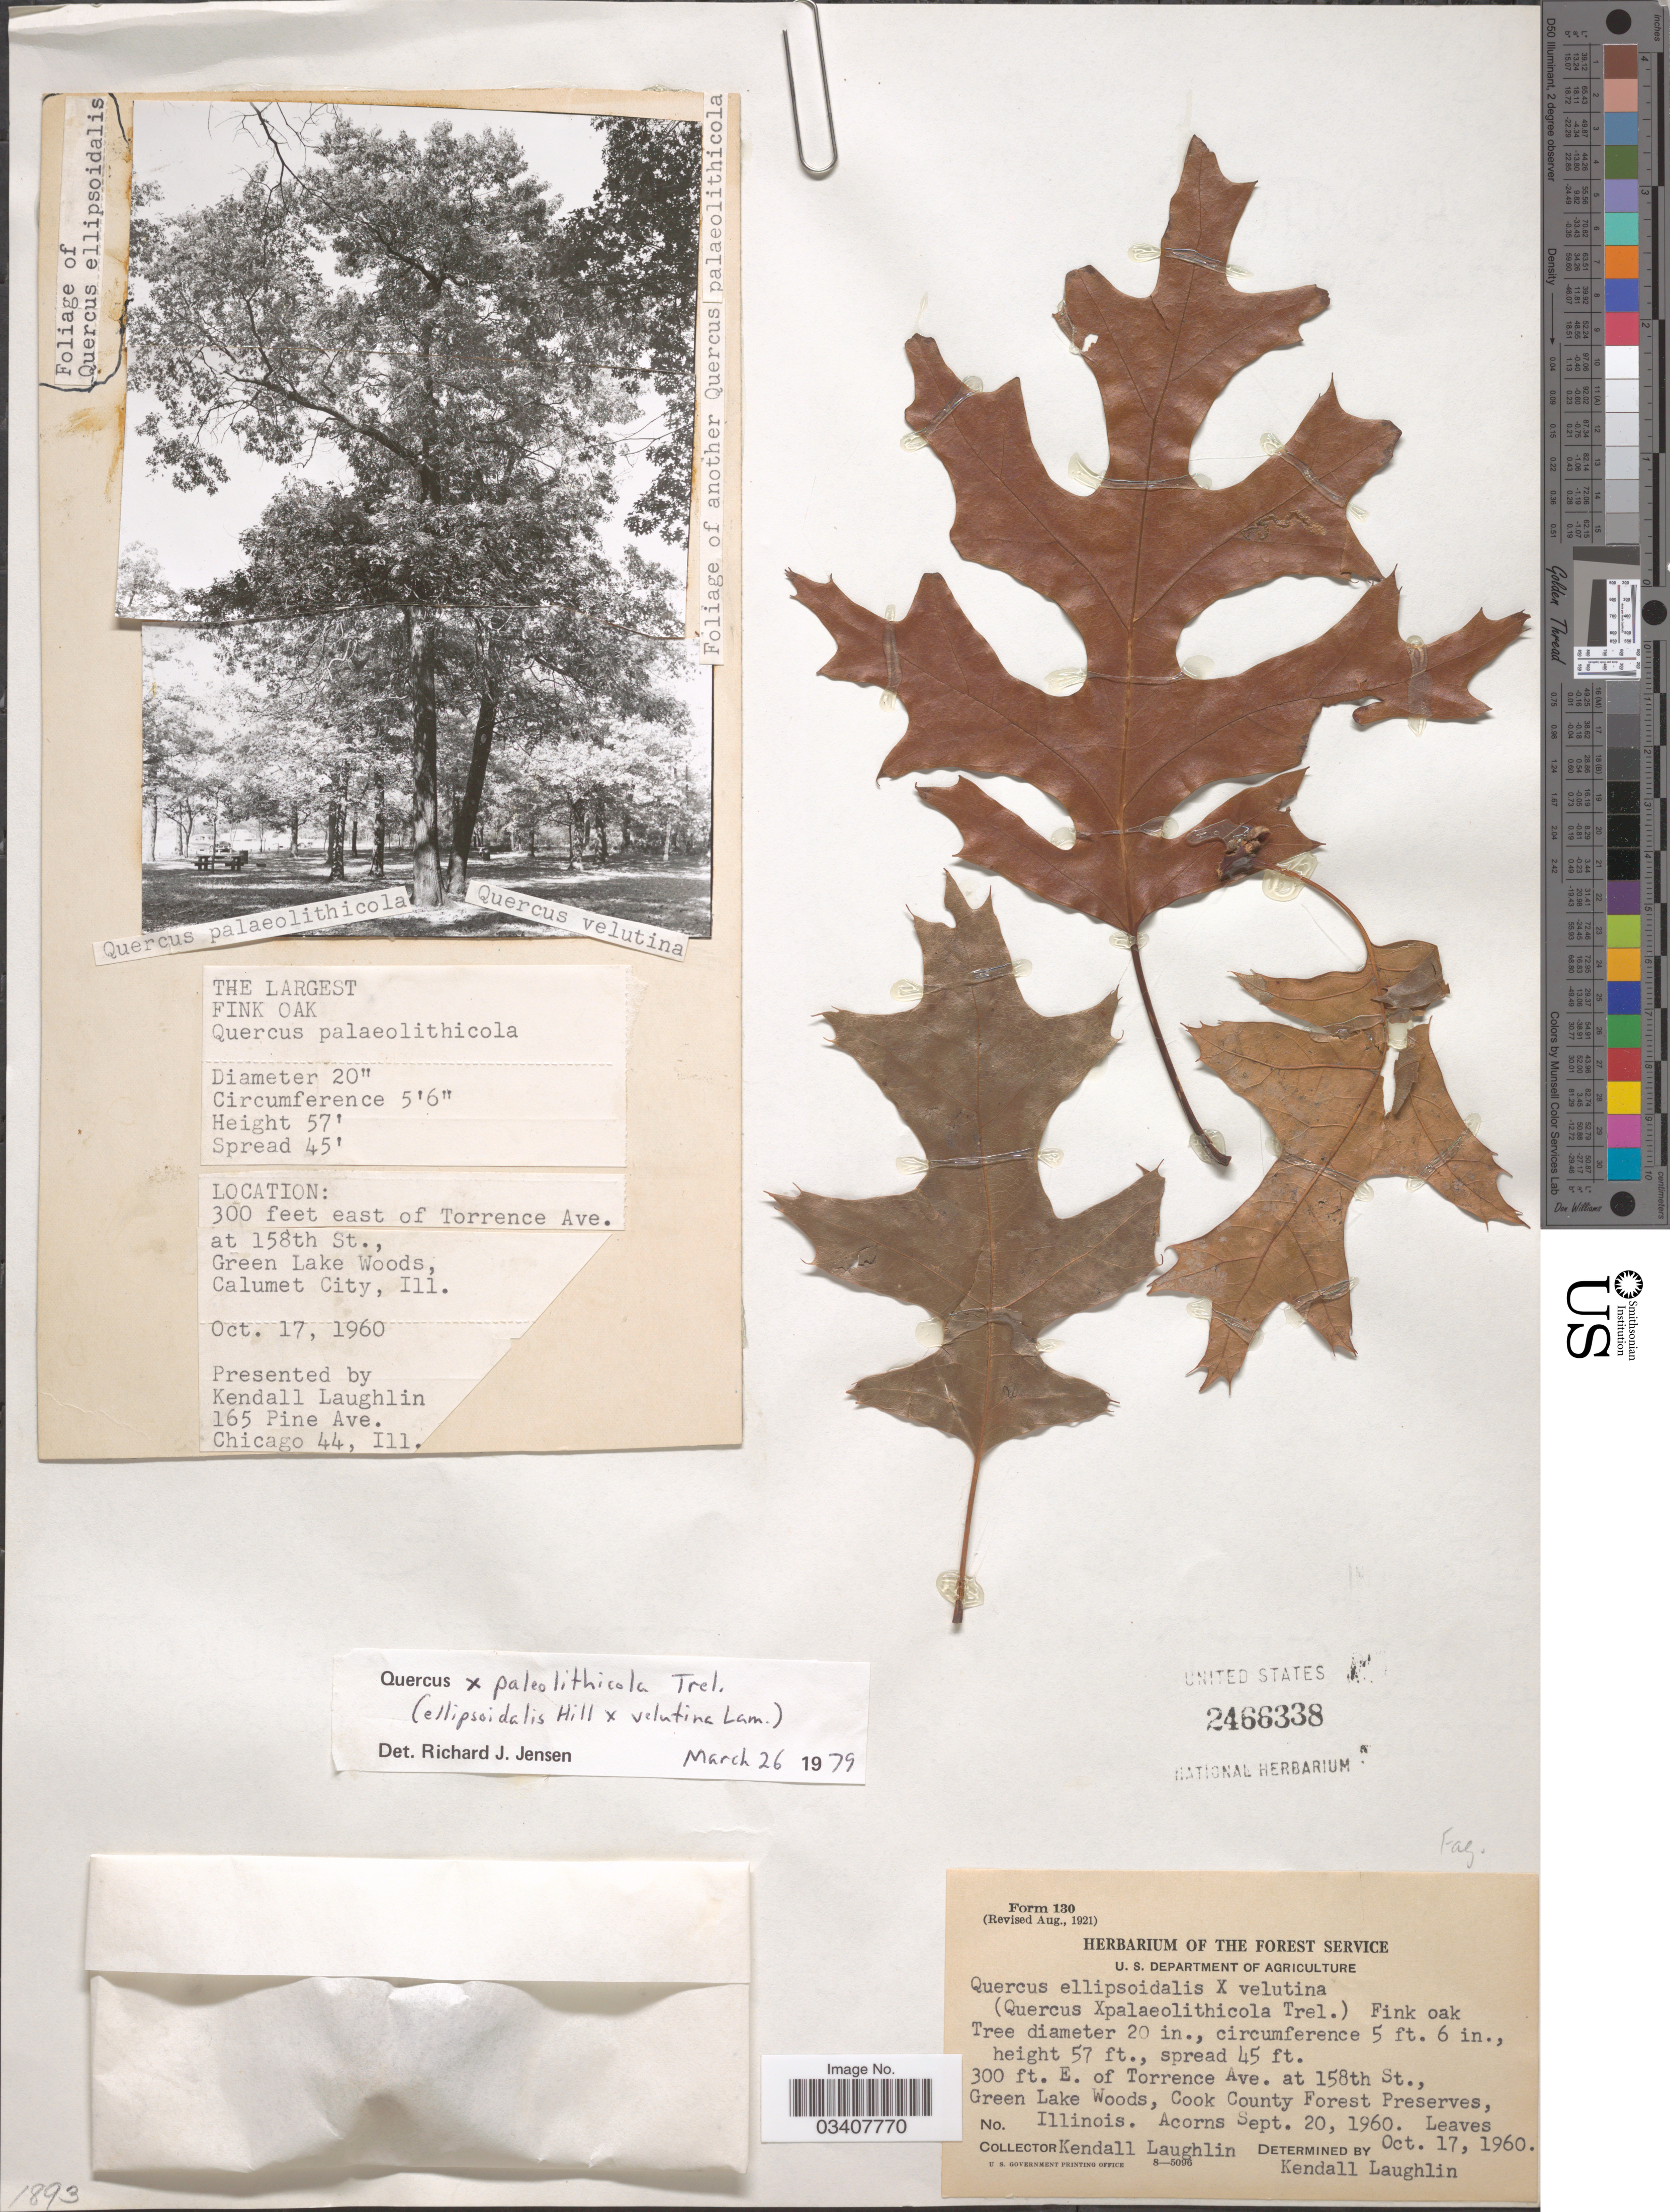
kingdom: Plantae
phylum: Tracheophyta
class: Magnoliopsida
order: Fagales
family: Fagaceae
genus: Quercus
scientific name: Quercus x palaeolithicola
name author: Trel.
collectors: K. Laughlin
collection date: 1960-09-20/1960-10-17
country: United States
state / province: Illinois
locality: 300 feet east of Torrence Ave. at 158th St., Green Lake Woods, Calumet City.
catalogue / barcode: US 2466338